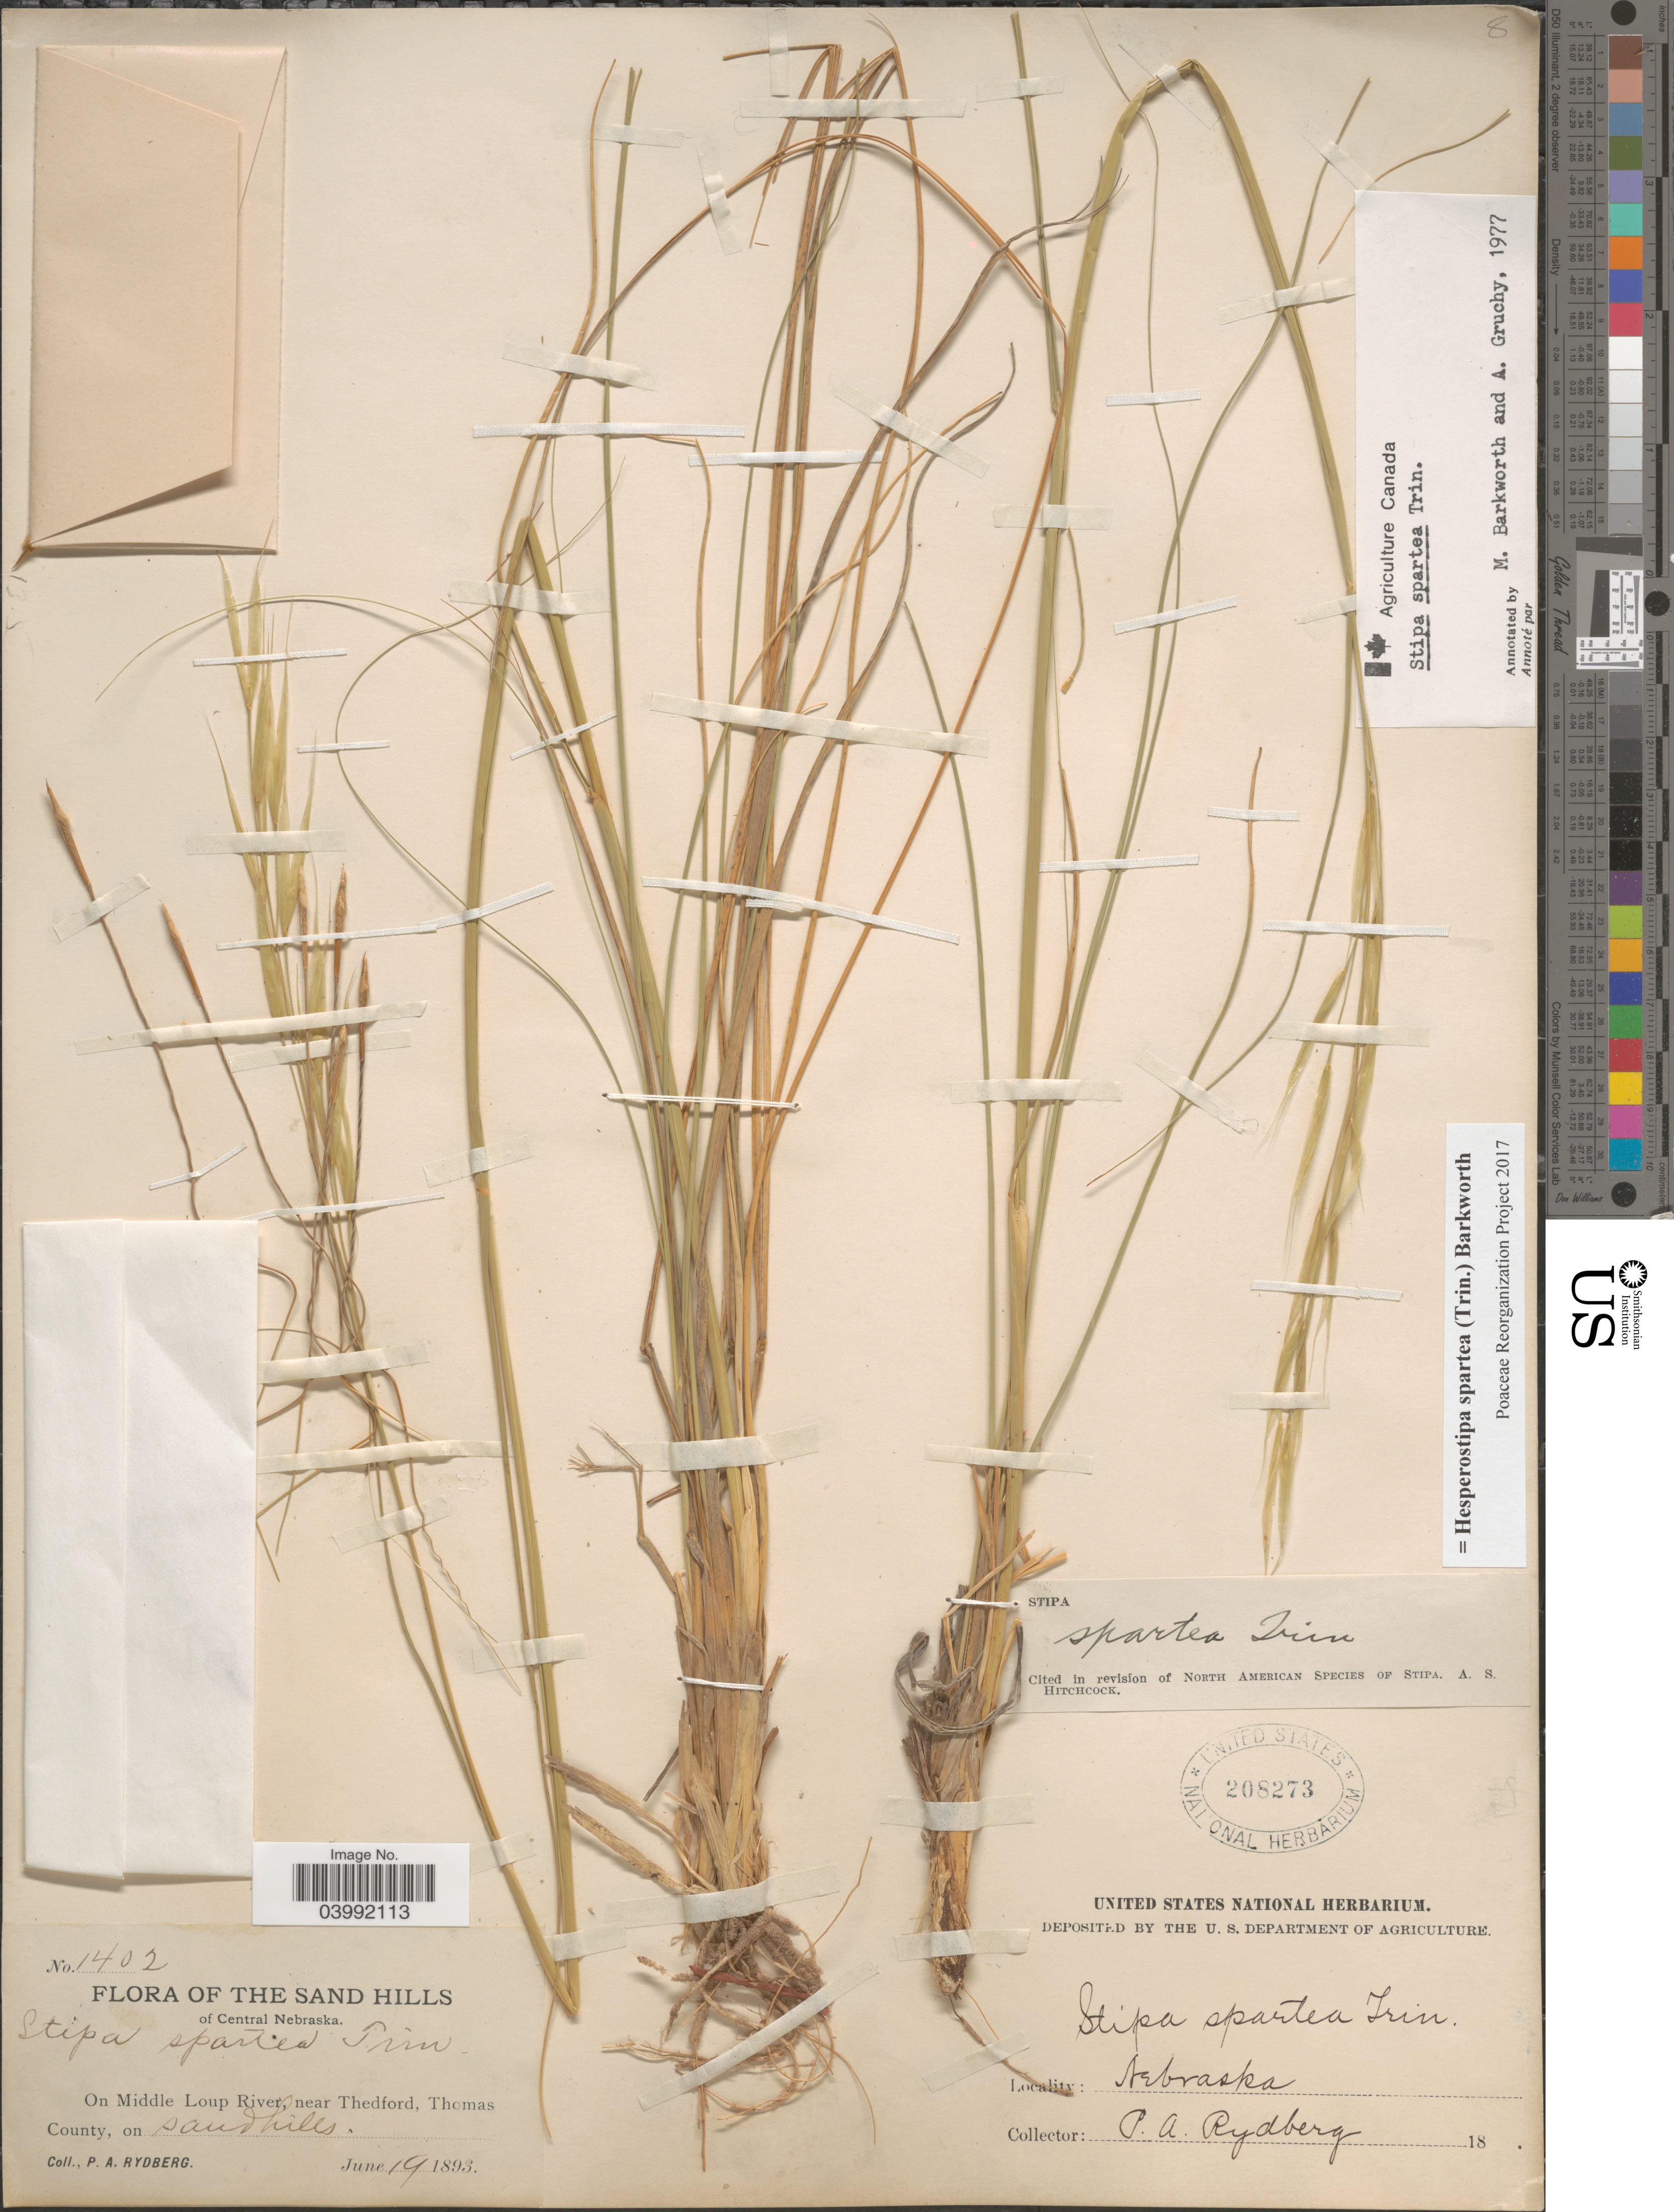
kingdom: Plantae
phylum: Tracheophyta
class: Liliopsida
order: Poales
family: Poaceae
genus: Hesperostipa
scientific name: Hesperostipa spartea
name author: (Trin.) Barkworth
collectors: P. A. Rydberg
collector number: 1402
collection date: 1893-06-19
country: United States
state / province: Nebraska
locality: The Sand Hills of Central Nebraska. On Middle Loup River, near Thedford, Thomas County, on sandhills.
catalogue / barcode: US 208273